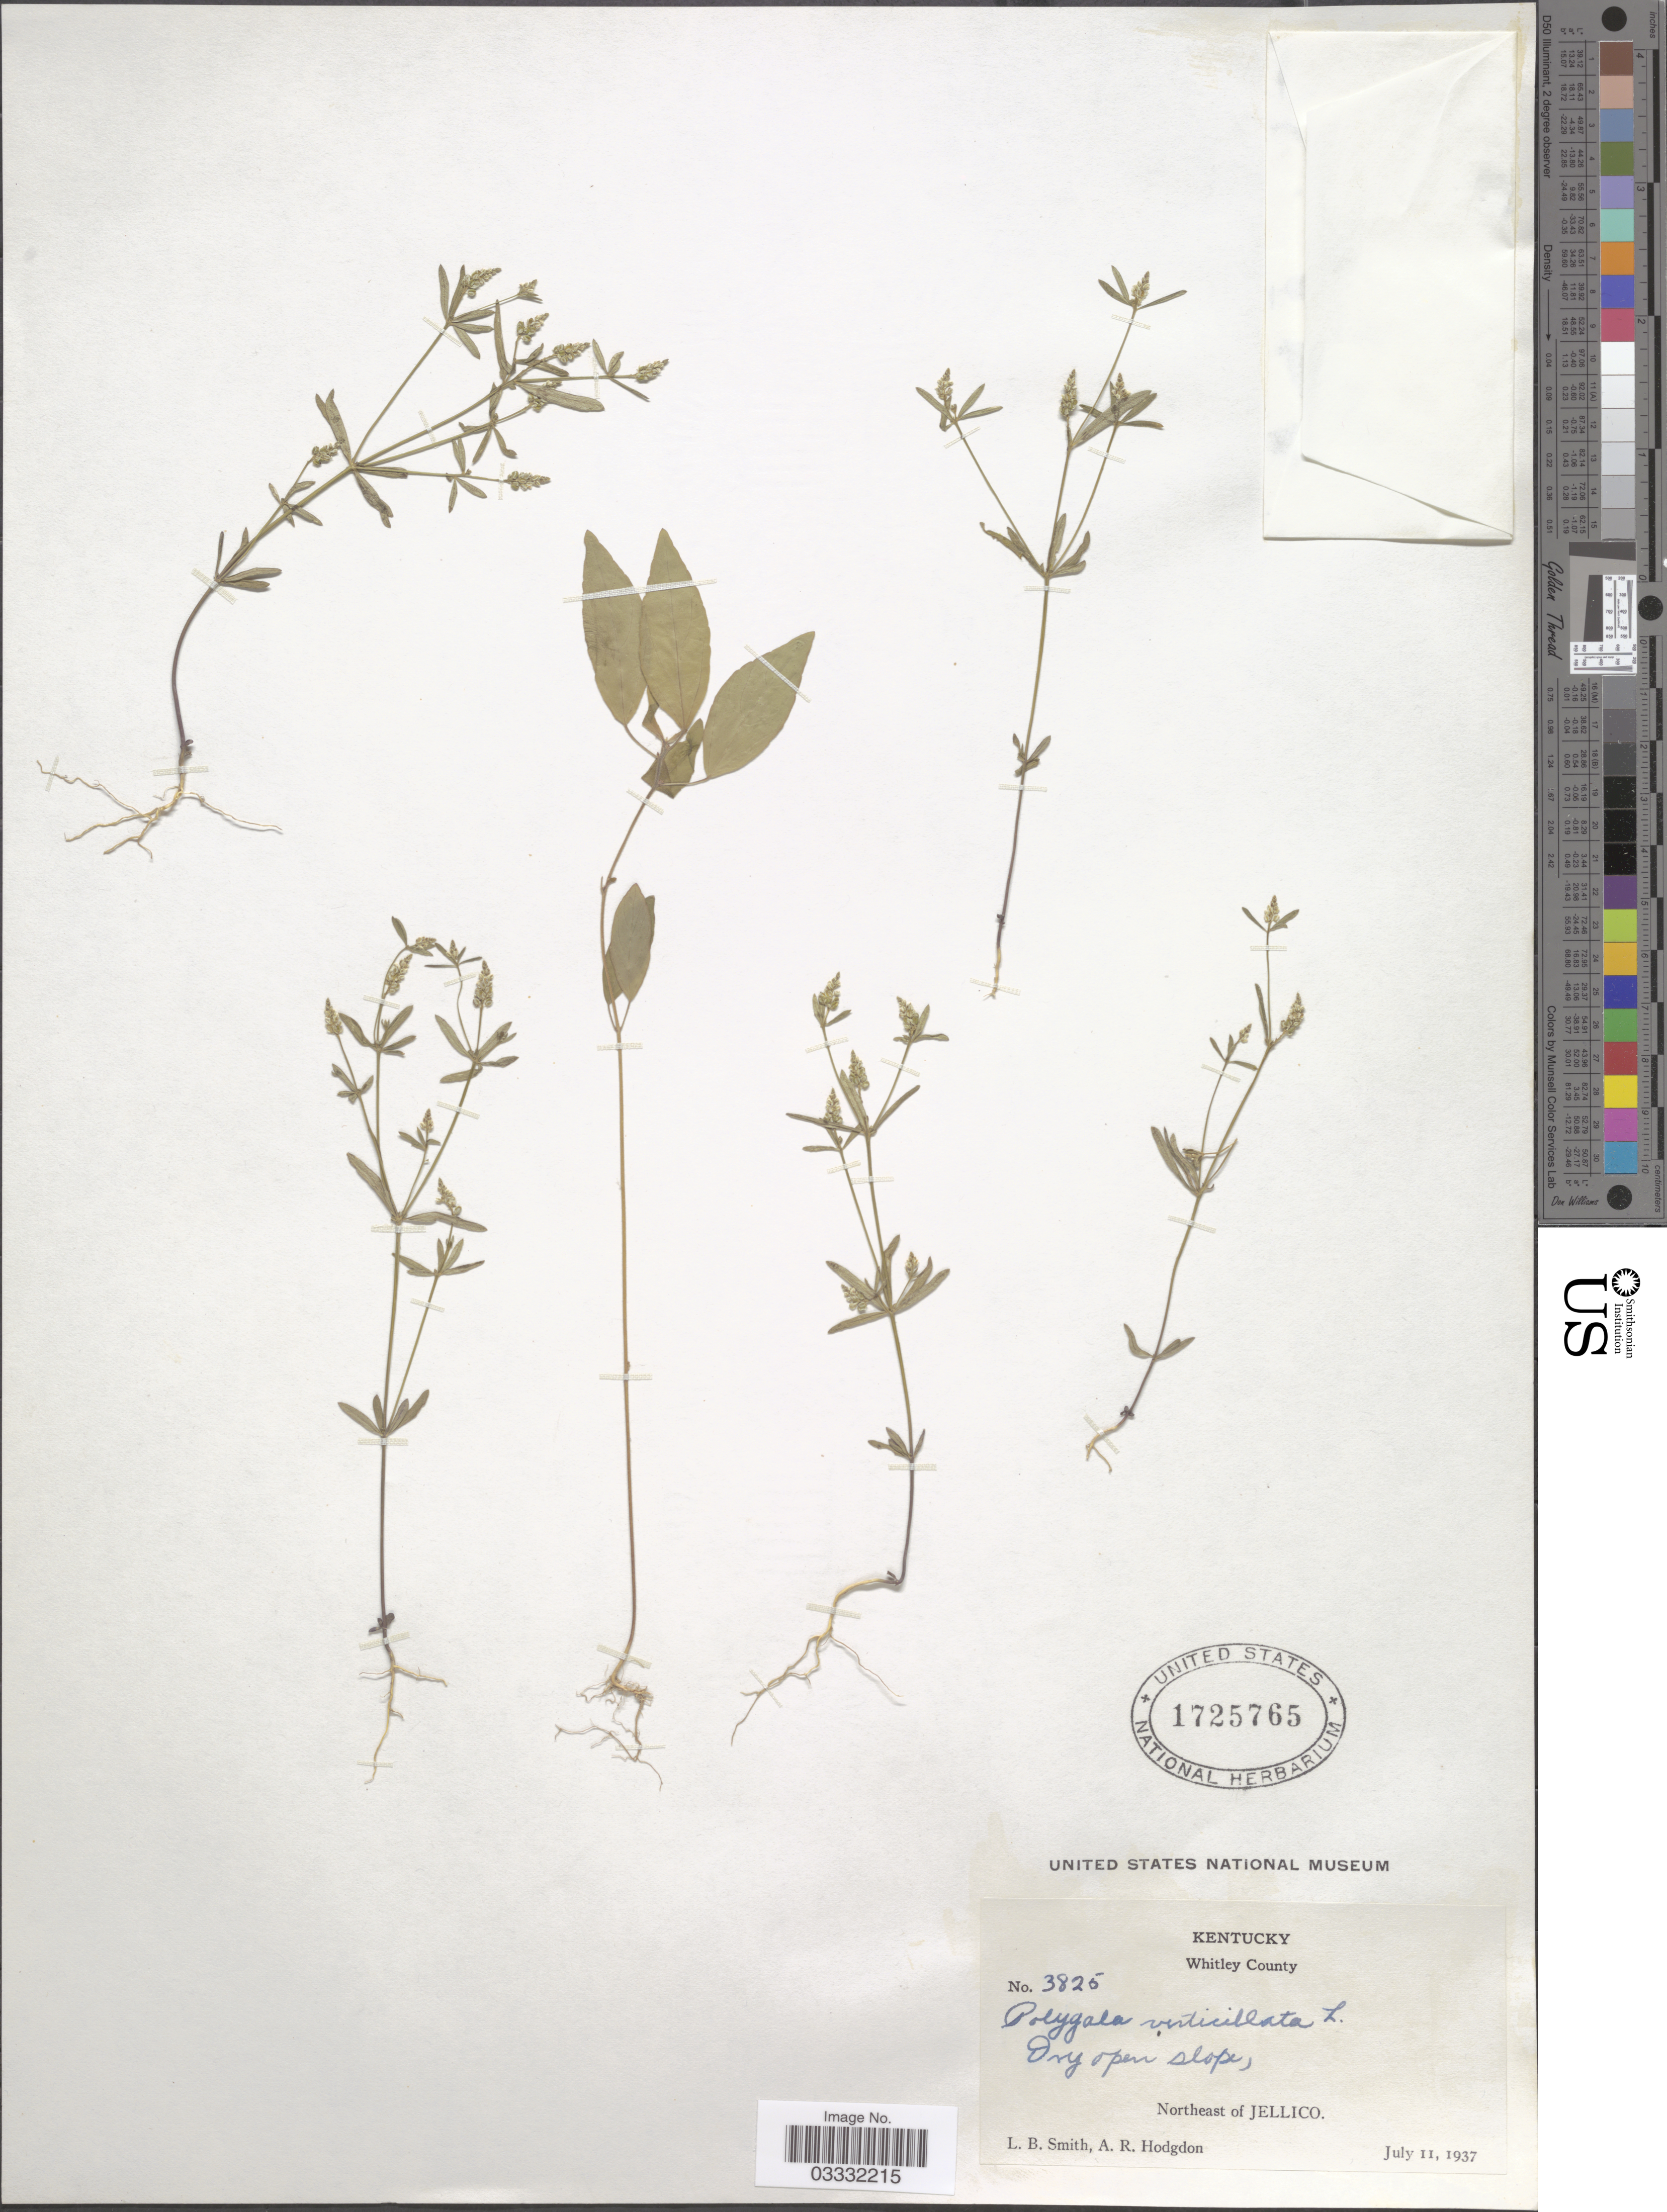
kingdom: Plantae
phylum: Tracheophyta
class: Magnoliopsida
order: Fabales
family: Polygalaceae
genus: Polygala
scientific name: Polygala verticillata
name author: L.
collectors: L. Smith & A. R. Hodgdon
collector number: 3825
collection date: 1937-07-11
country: United States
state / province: Kentucky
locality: Whitley County. Northeast of Jellico.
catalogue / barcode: US 1725765